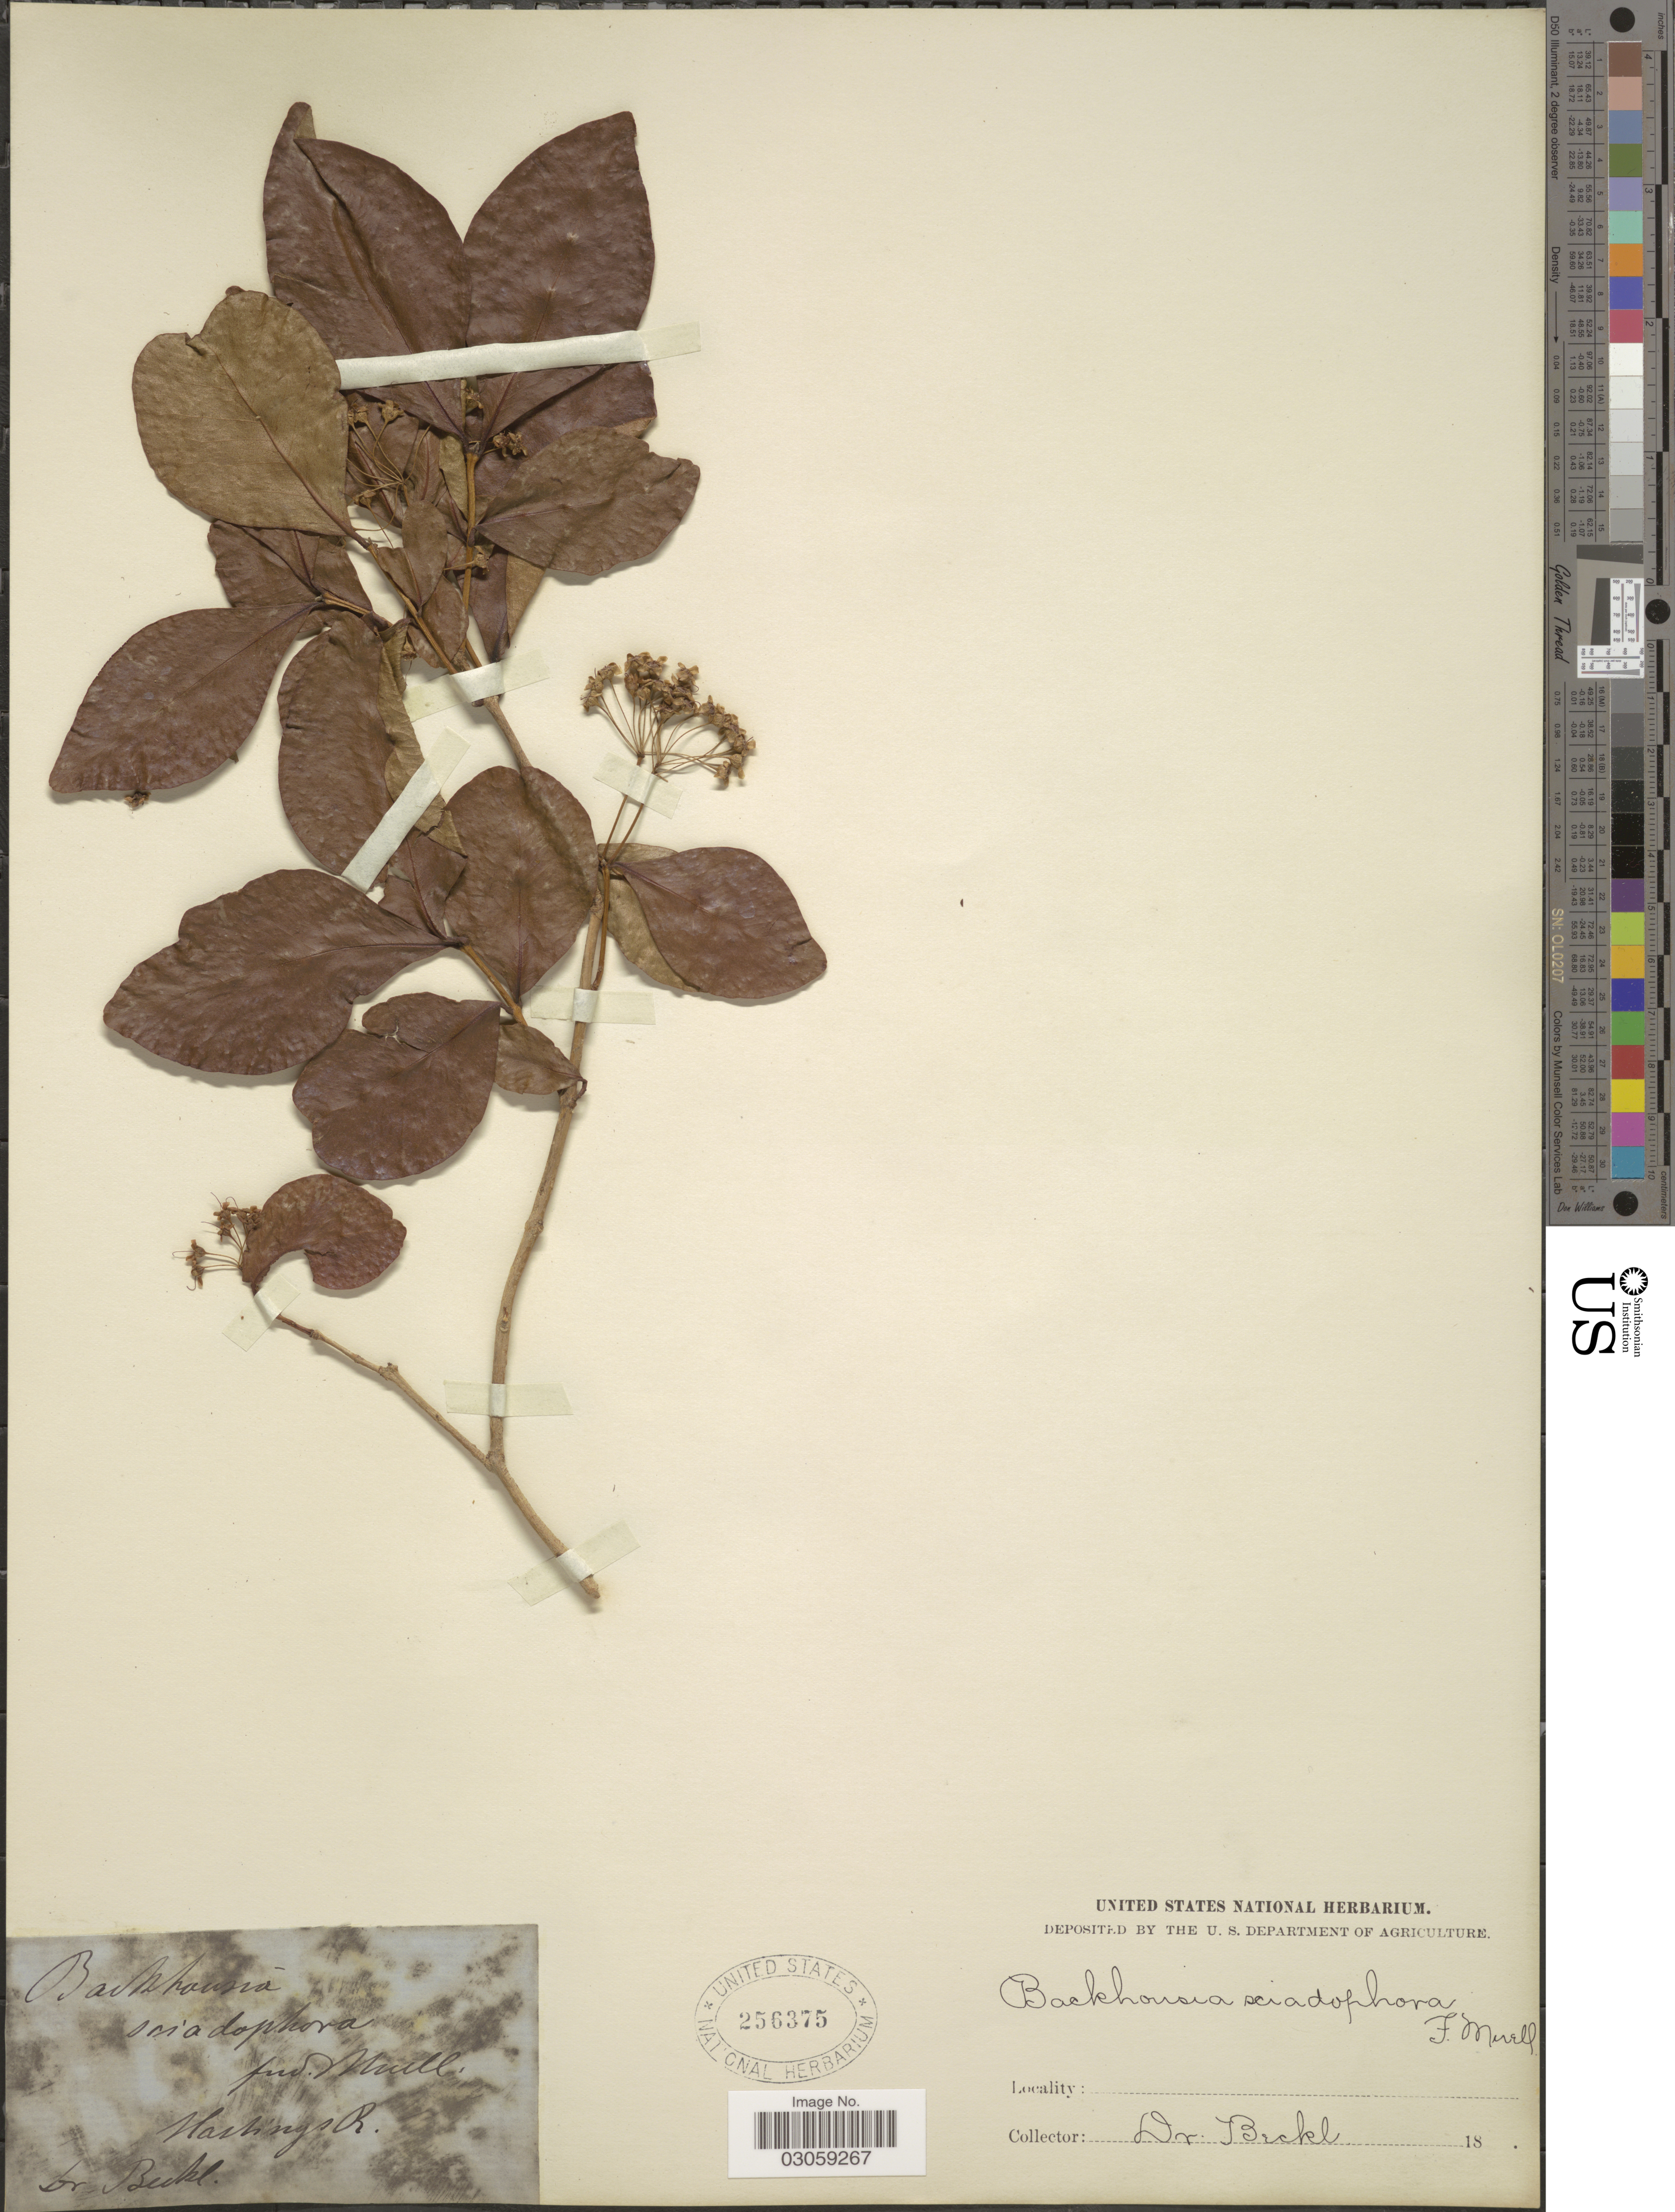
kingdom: Plantae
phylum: Tracheophyta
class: Magnoliopsida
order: Myrtales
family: Myrtaceae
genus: Backhousia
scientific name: Backhousia sciadophora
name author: F. Muell.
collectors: Beckl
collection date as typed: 18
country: Australia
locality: Hastings R.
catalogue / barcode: US 256375